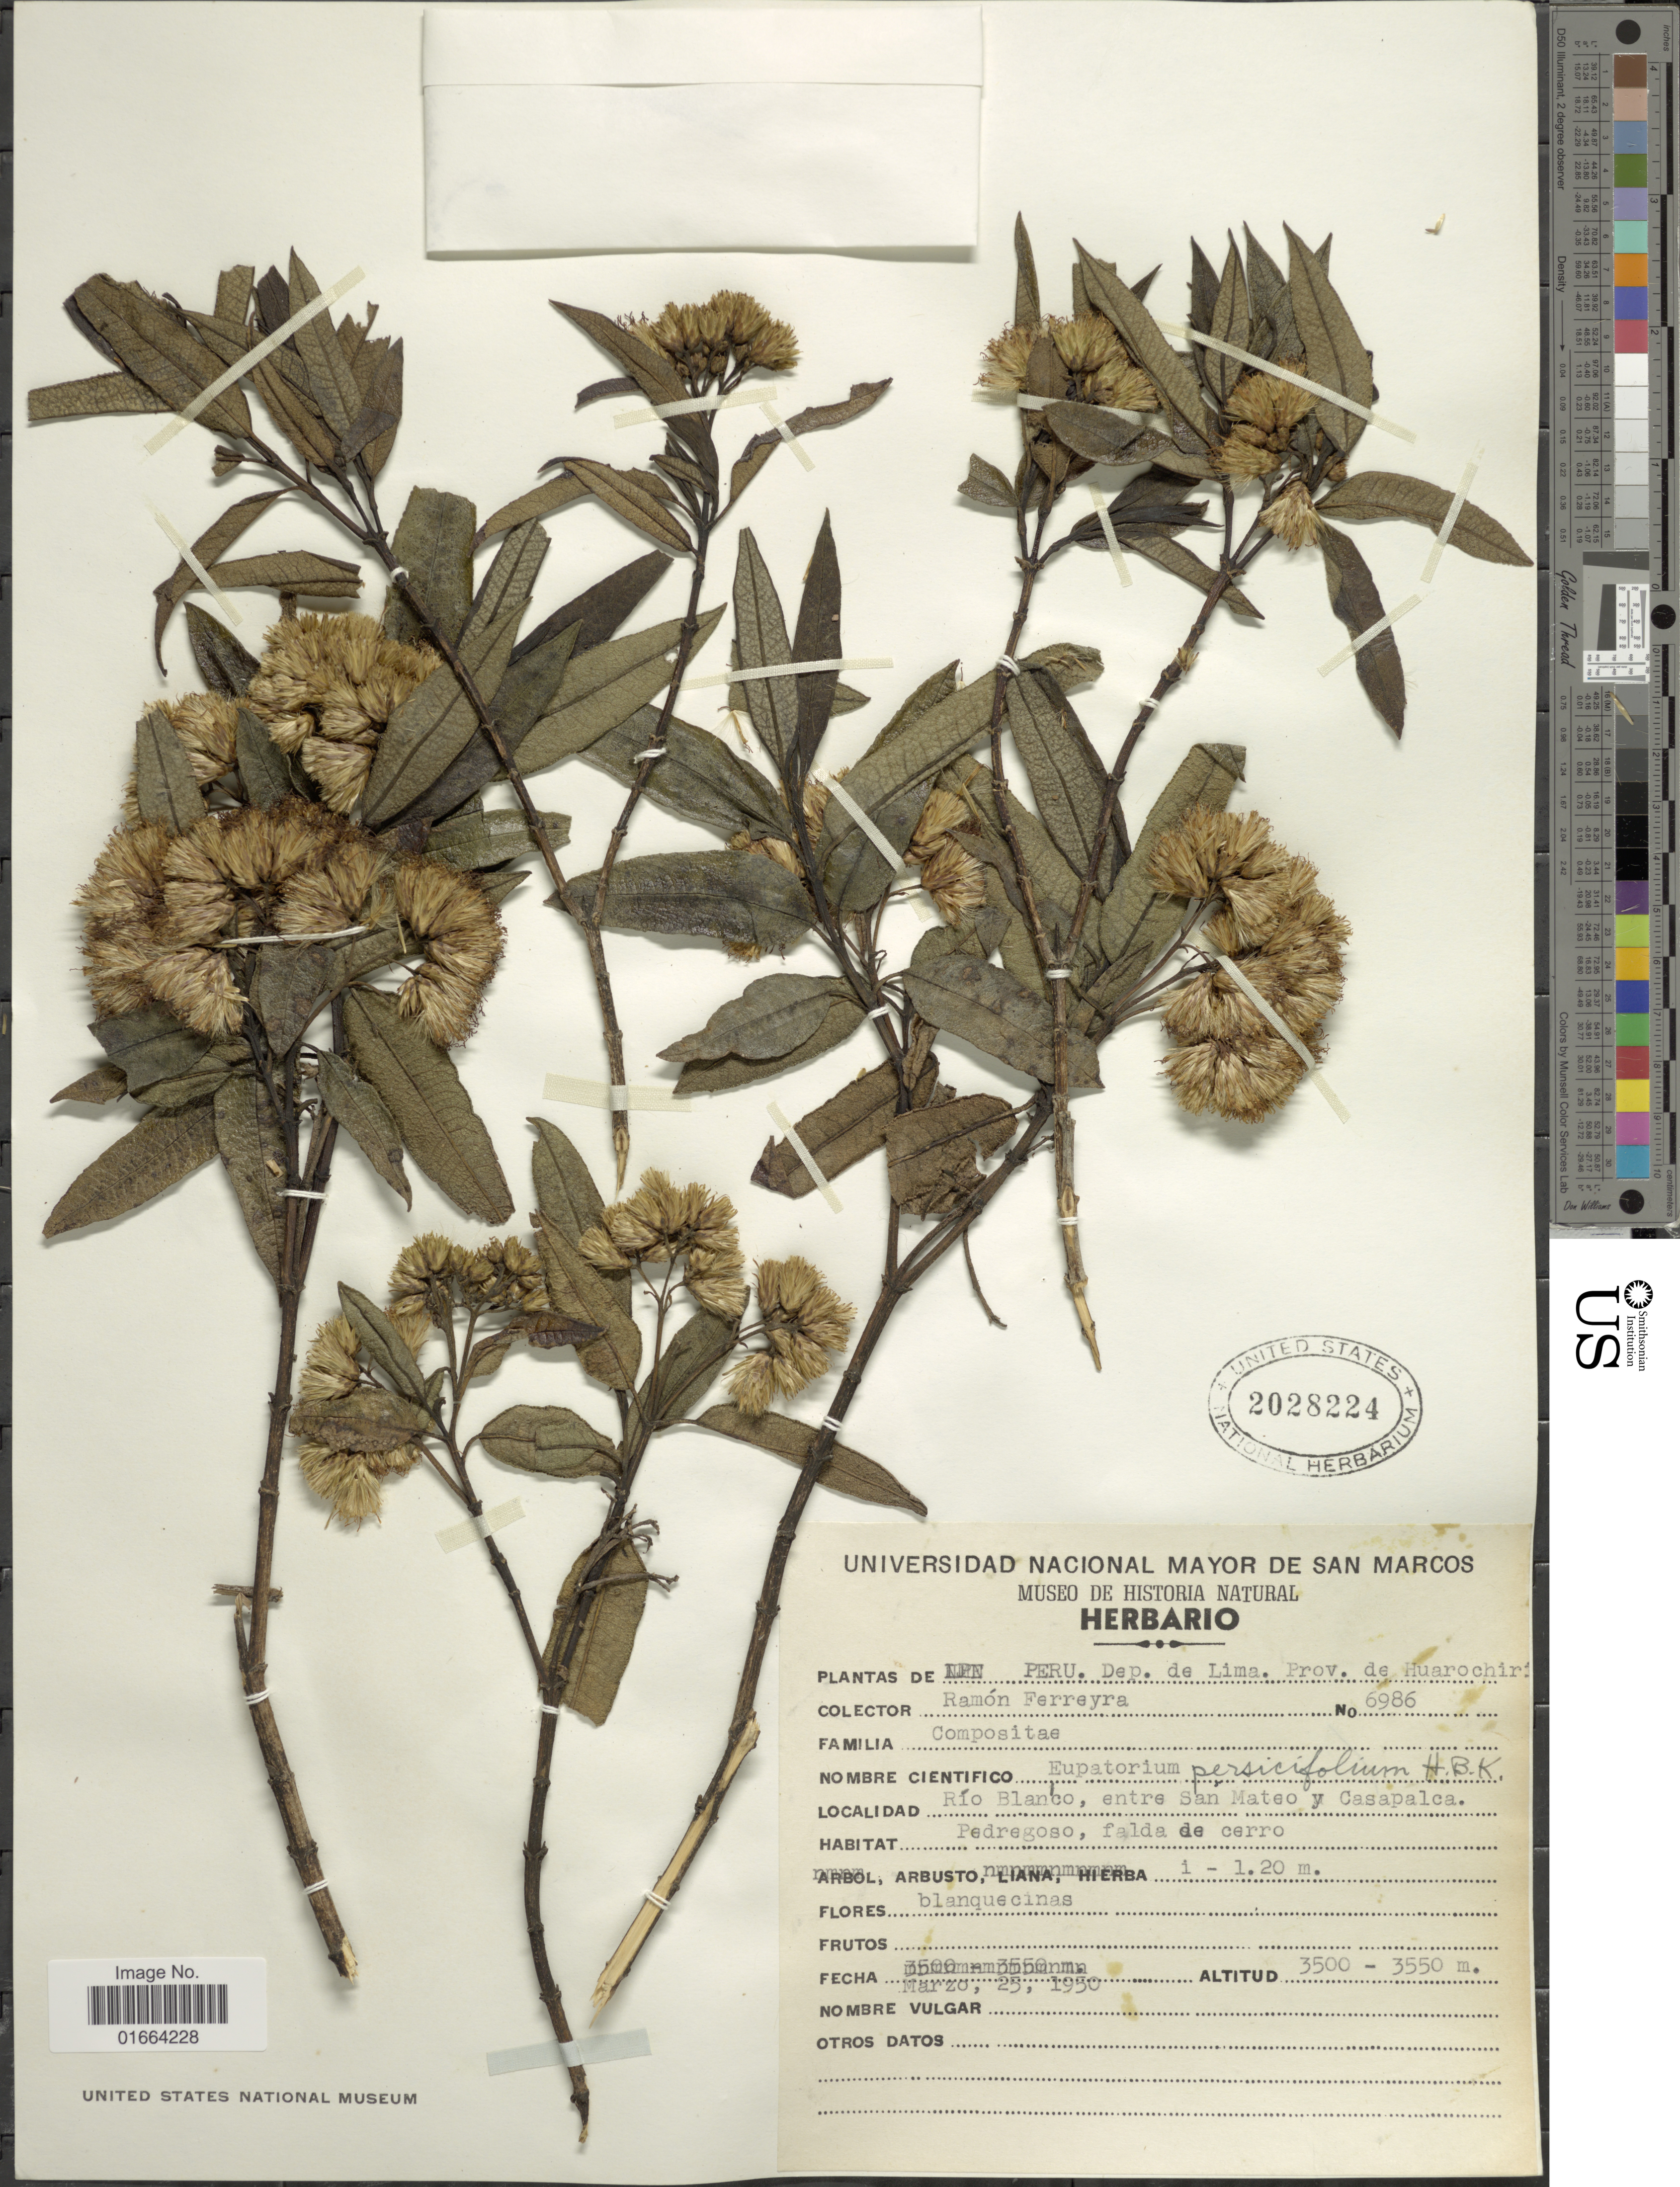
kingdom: Plantae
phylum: Tracheophyta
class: Magnoliopsida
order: Asterales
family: Asteraceae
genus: Aristeguietia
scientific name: Aristeguietia discolor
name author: (DC.) R.M. King & H. Rob.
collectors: R. A. Ferreyra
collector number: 6986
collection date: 1950-03-25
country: Peru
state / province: Lima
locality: Prov. de Huarochirí. Río Blanco, entre San Mateo y Casapalca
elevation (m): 3500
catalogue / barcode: US 2028224